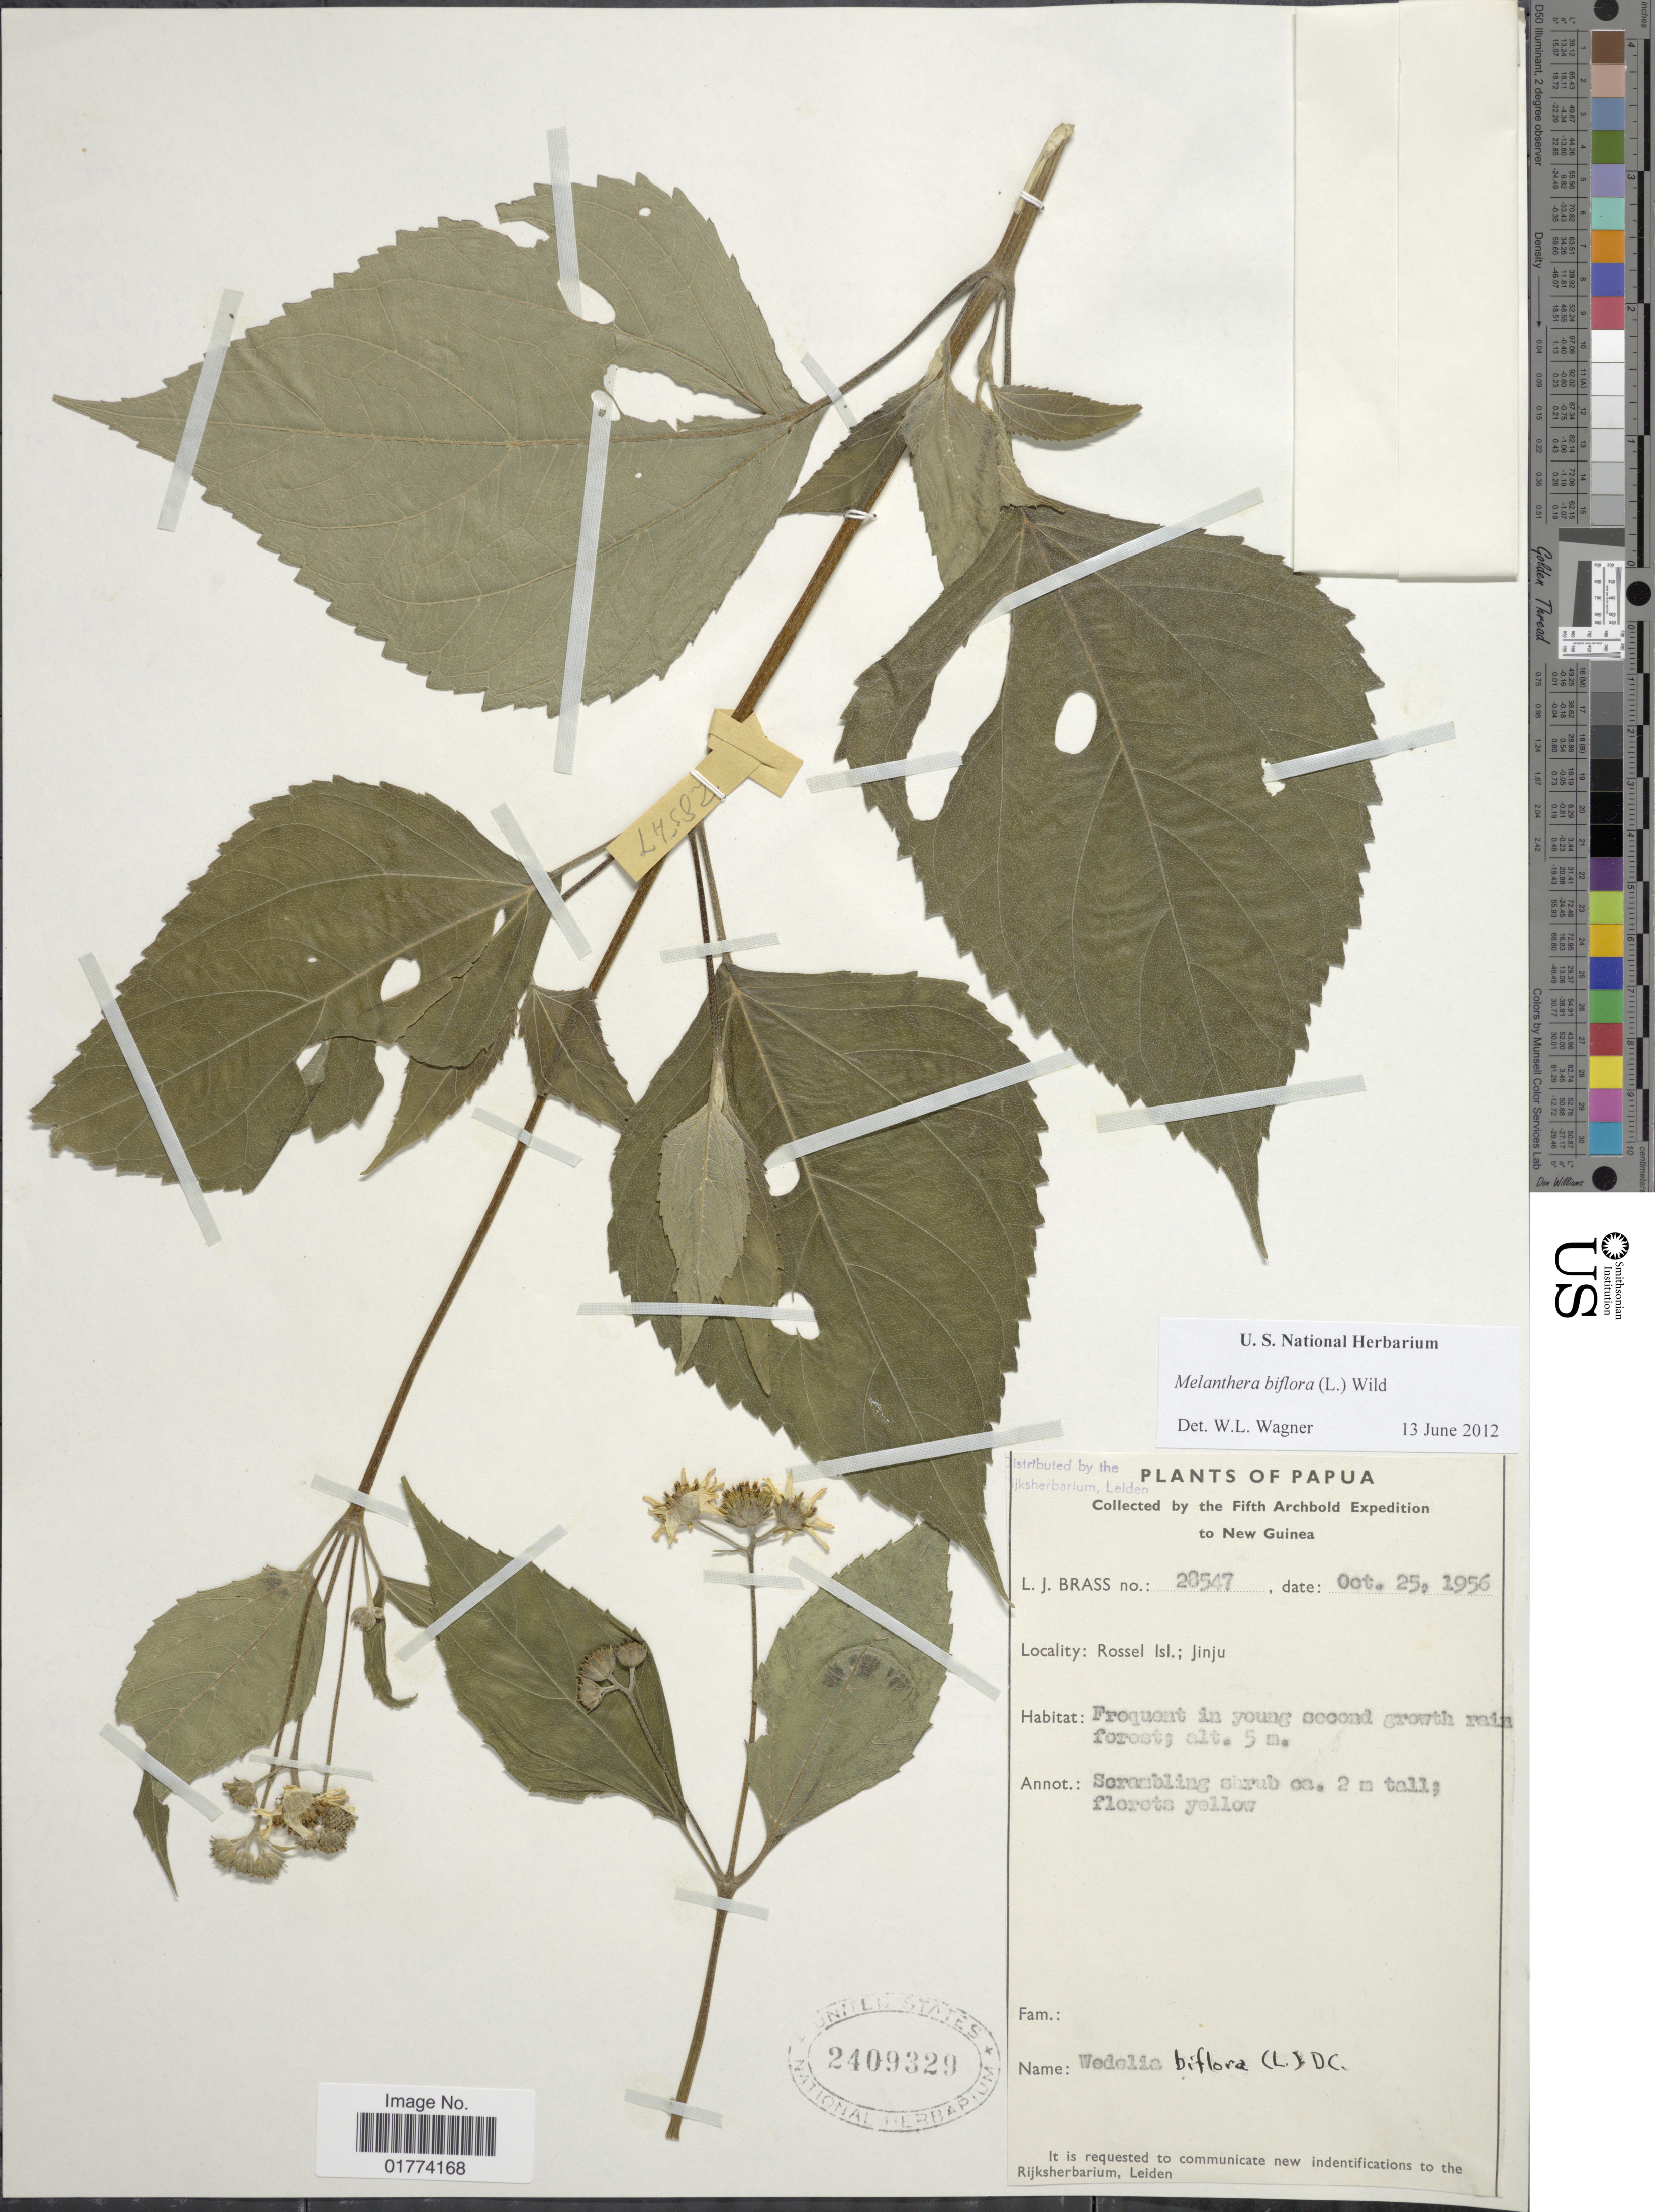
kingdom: Plantae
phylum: Tracheophyta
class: Magnoliopsida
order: Asterales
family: Asteraceae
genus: Wollastonia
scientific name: Wollastonia biflora var. biflora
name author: (L.) DC.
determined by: Wagner, W. L., (BOT), Smithsonian Institution - National Museum of Natural History (UNITED STATES)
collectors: L. J. Brass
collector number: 28547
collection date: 1956-10-25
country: Papua New Guinea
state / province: Milne Bay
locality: Rossel isl. ; Jinju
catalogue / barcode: US 2409329